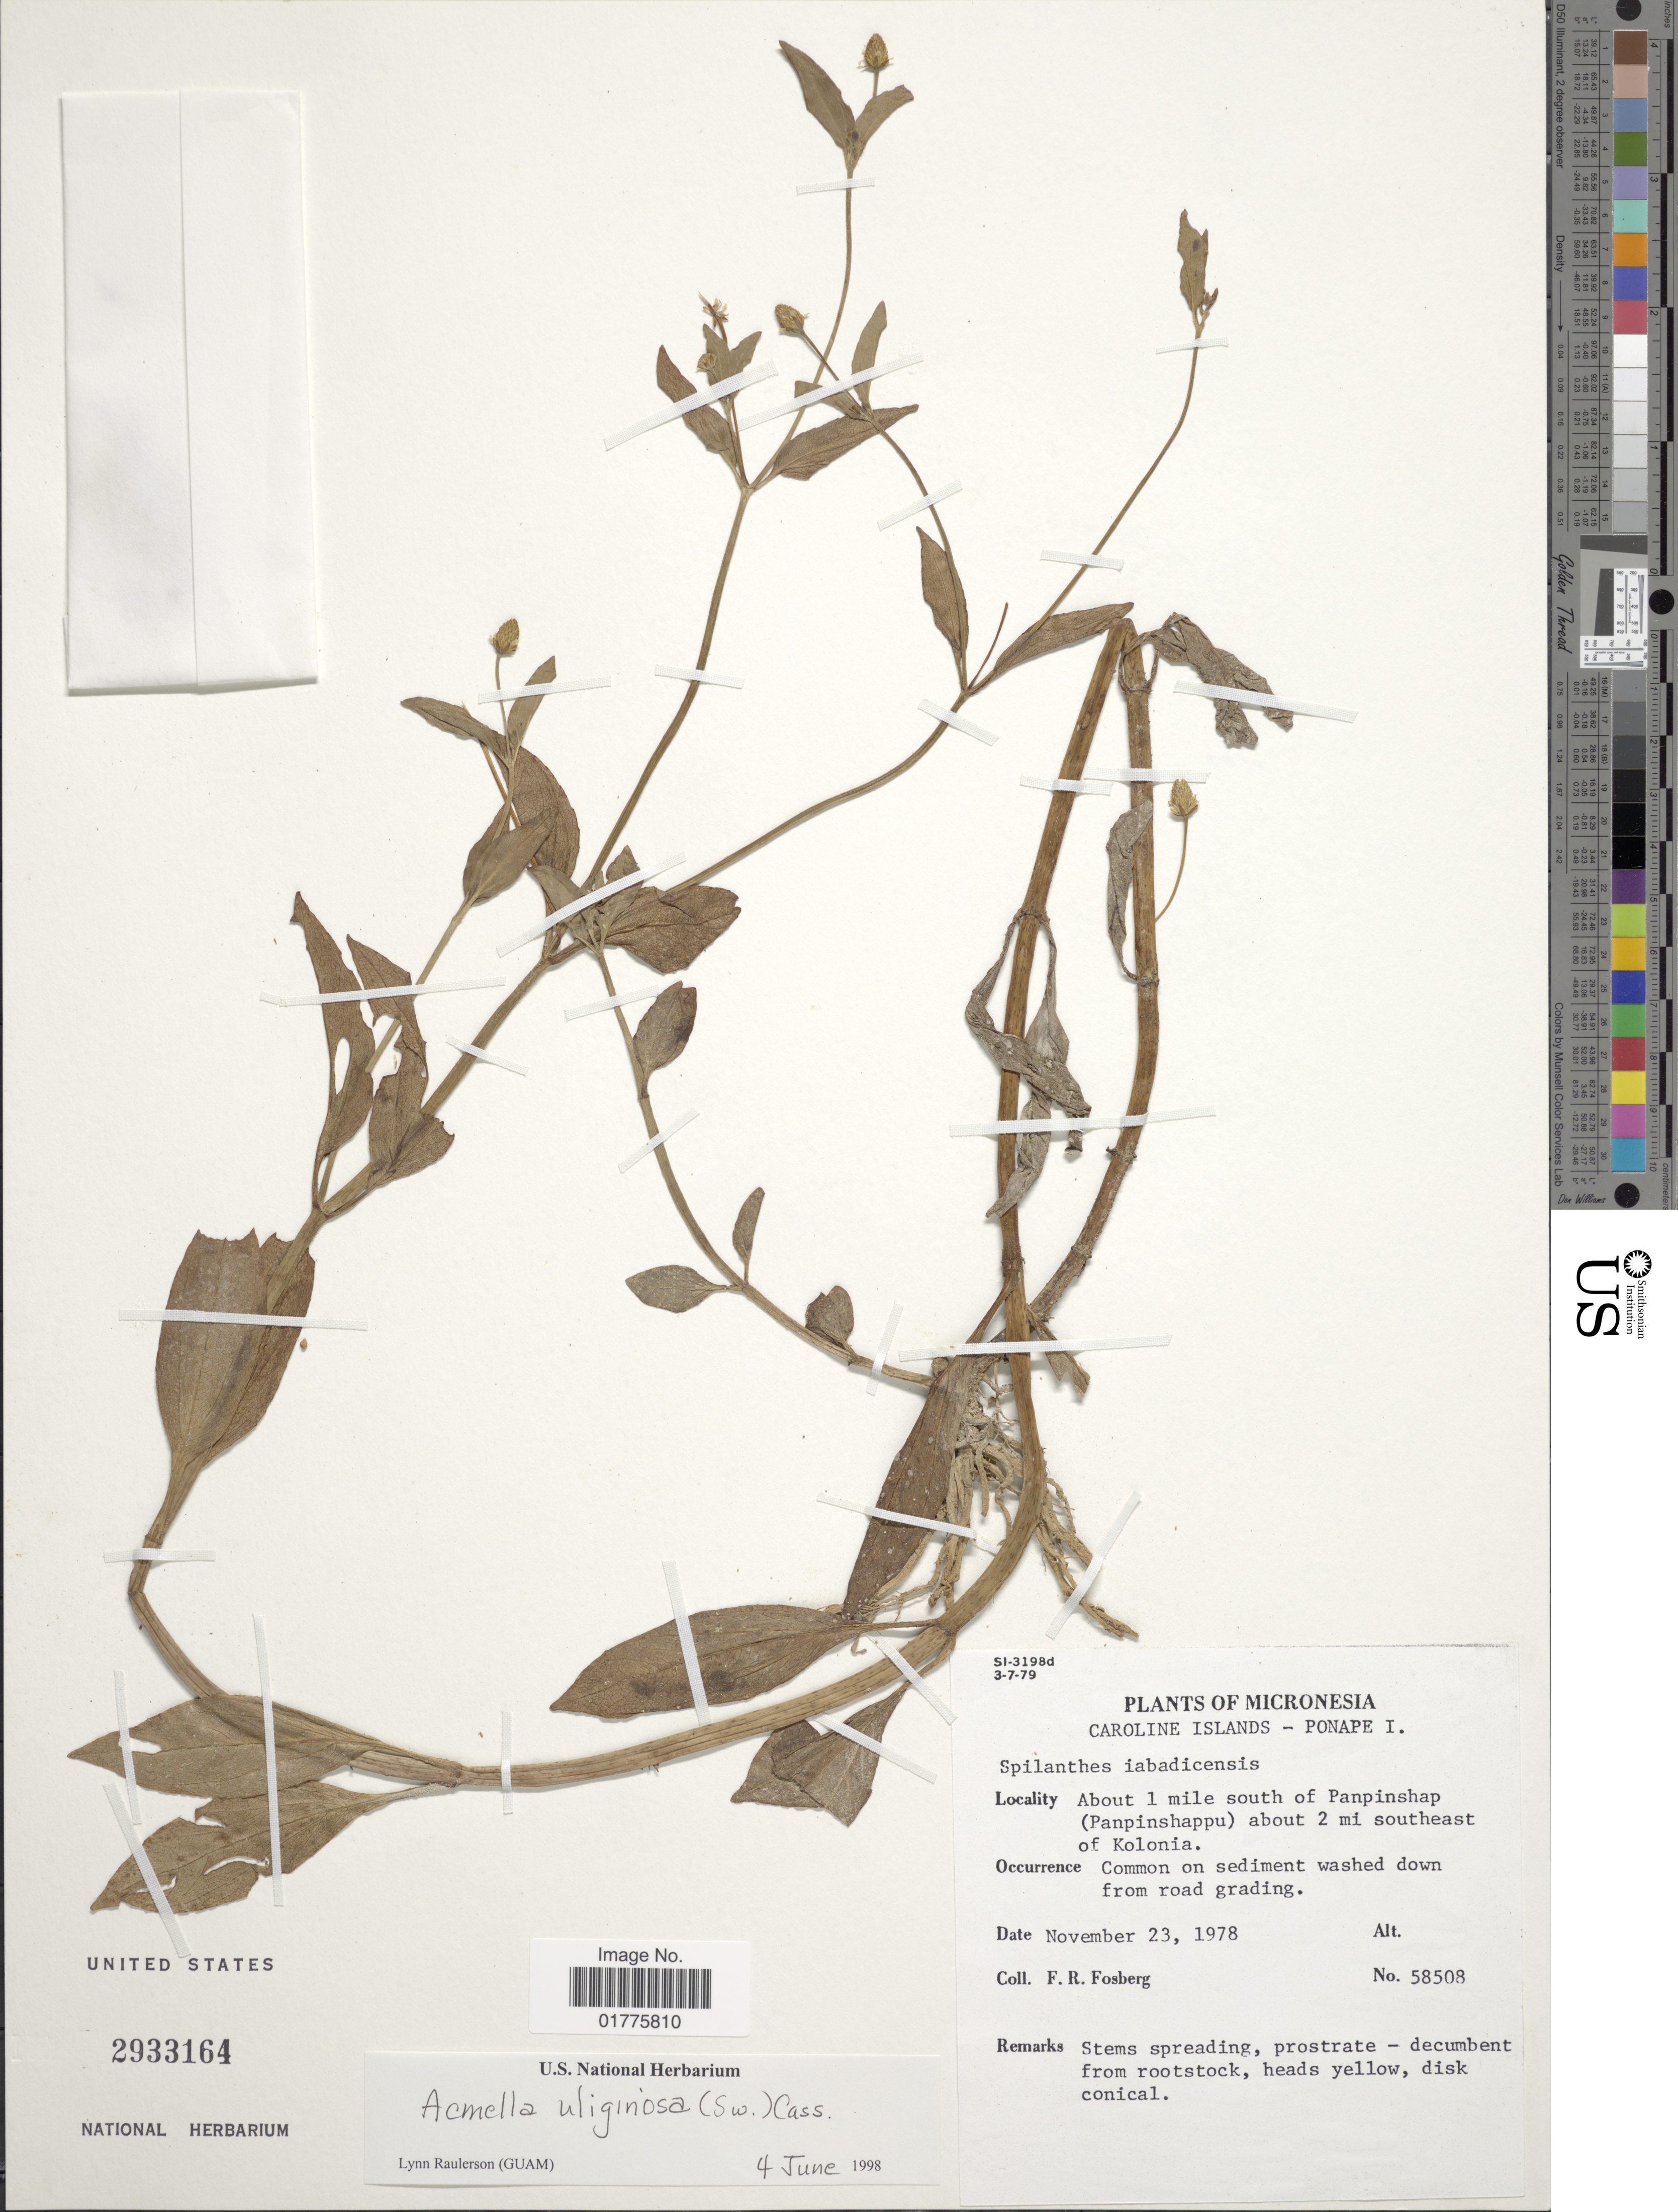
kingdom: Plantae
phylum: Tracheophyta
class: Magnoliopsida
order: Asterales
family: Asteraceae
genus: Acmella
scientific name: Acmella uliginosa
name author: (Sw.) Cass.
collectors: F. R. Fosberg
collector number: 58508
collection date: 1978-11-23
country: Micronesia, Federated States of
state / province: Pohnpei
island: Pohnpei [Ponape]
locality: Caroline ISland, Pinape I., about 1 mile south of Panpinshap (Panpinshappu) about 2 mi southeast of Kolonia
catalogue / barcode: US 2933164